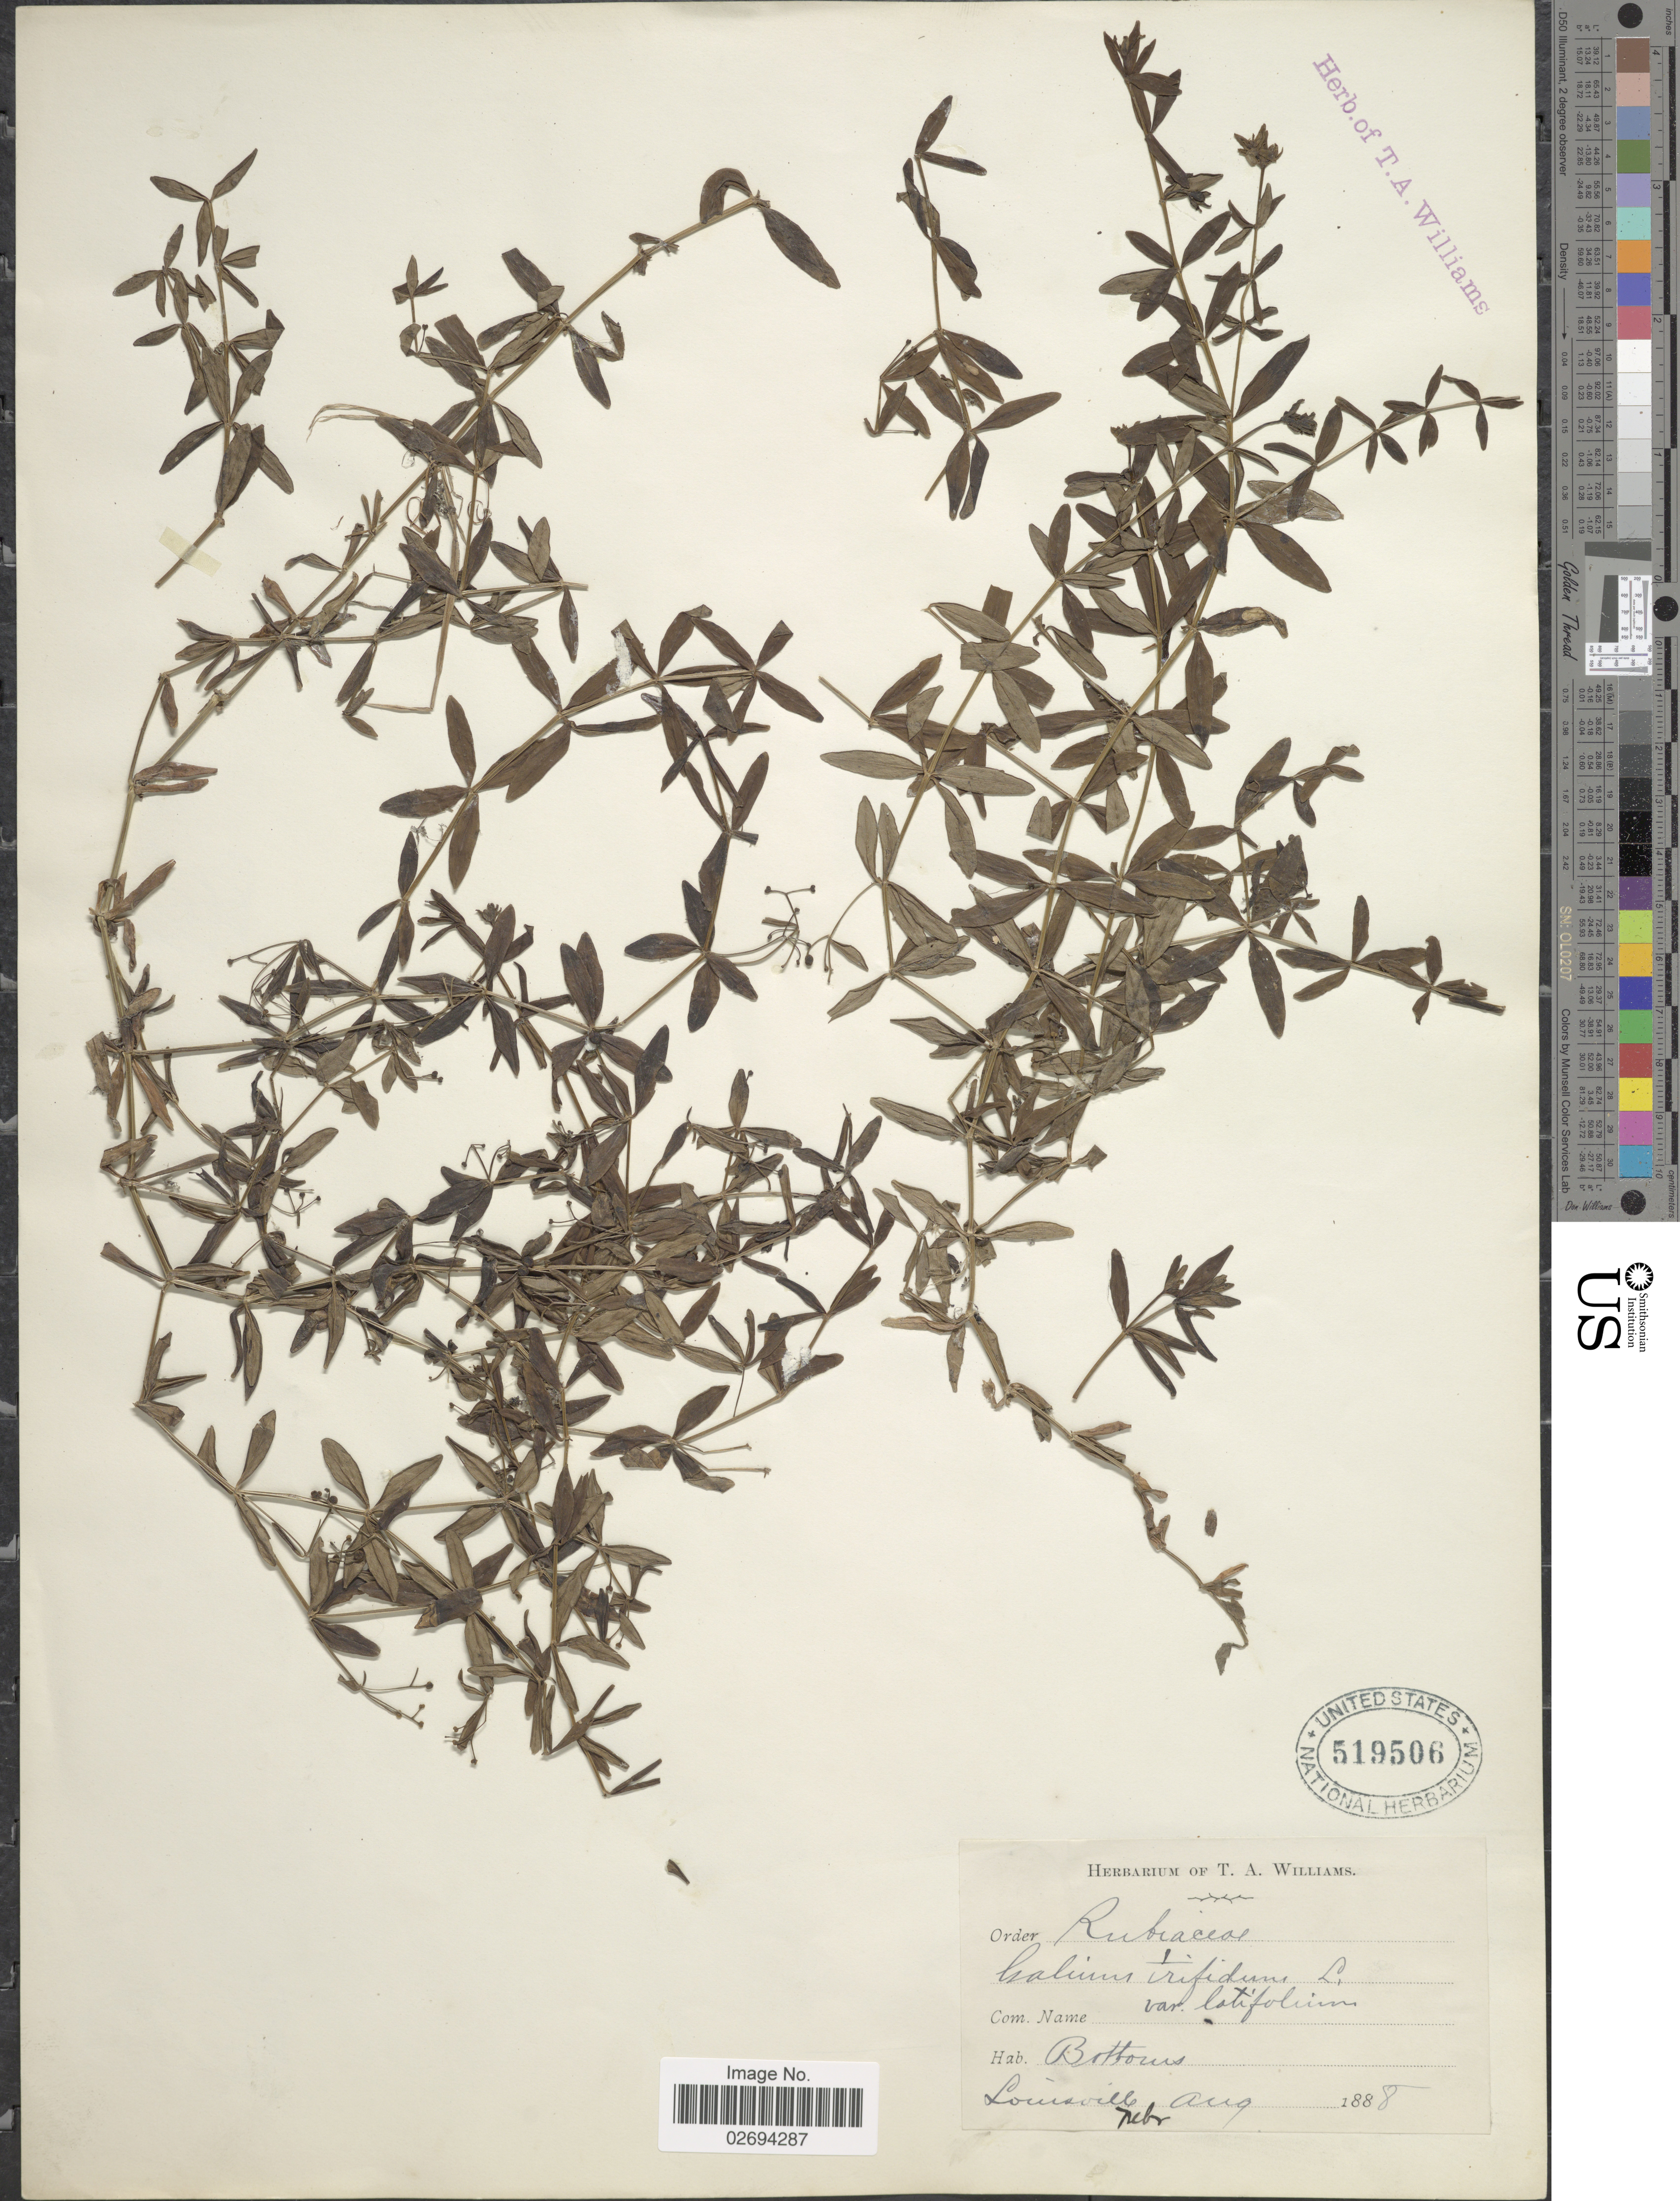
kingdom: Plantae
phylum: Tracheophyta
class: Magnoliopsida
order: Gentianales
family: Rubiaceae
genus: Galium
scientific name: Galium trifidum var. latifolium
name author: Torr.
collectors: ex herb. Thos. A. Williams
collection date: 1888-08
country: United States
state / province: Nebraska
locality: Louisville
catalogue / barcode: US 519506